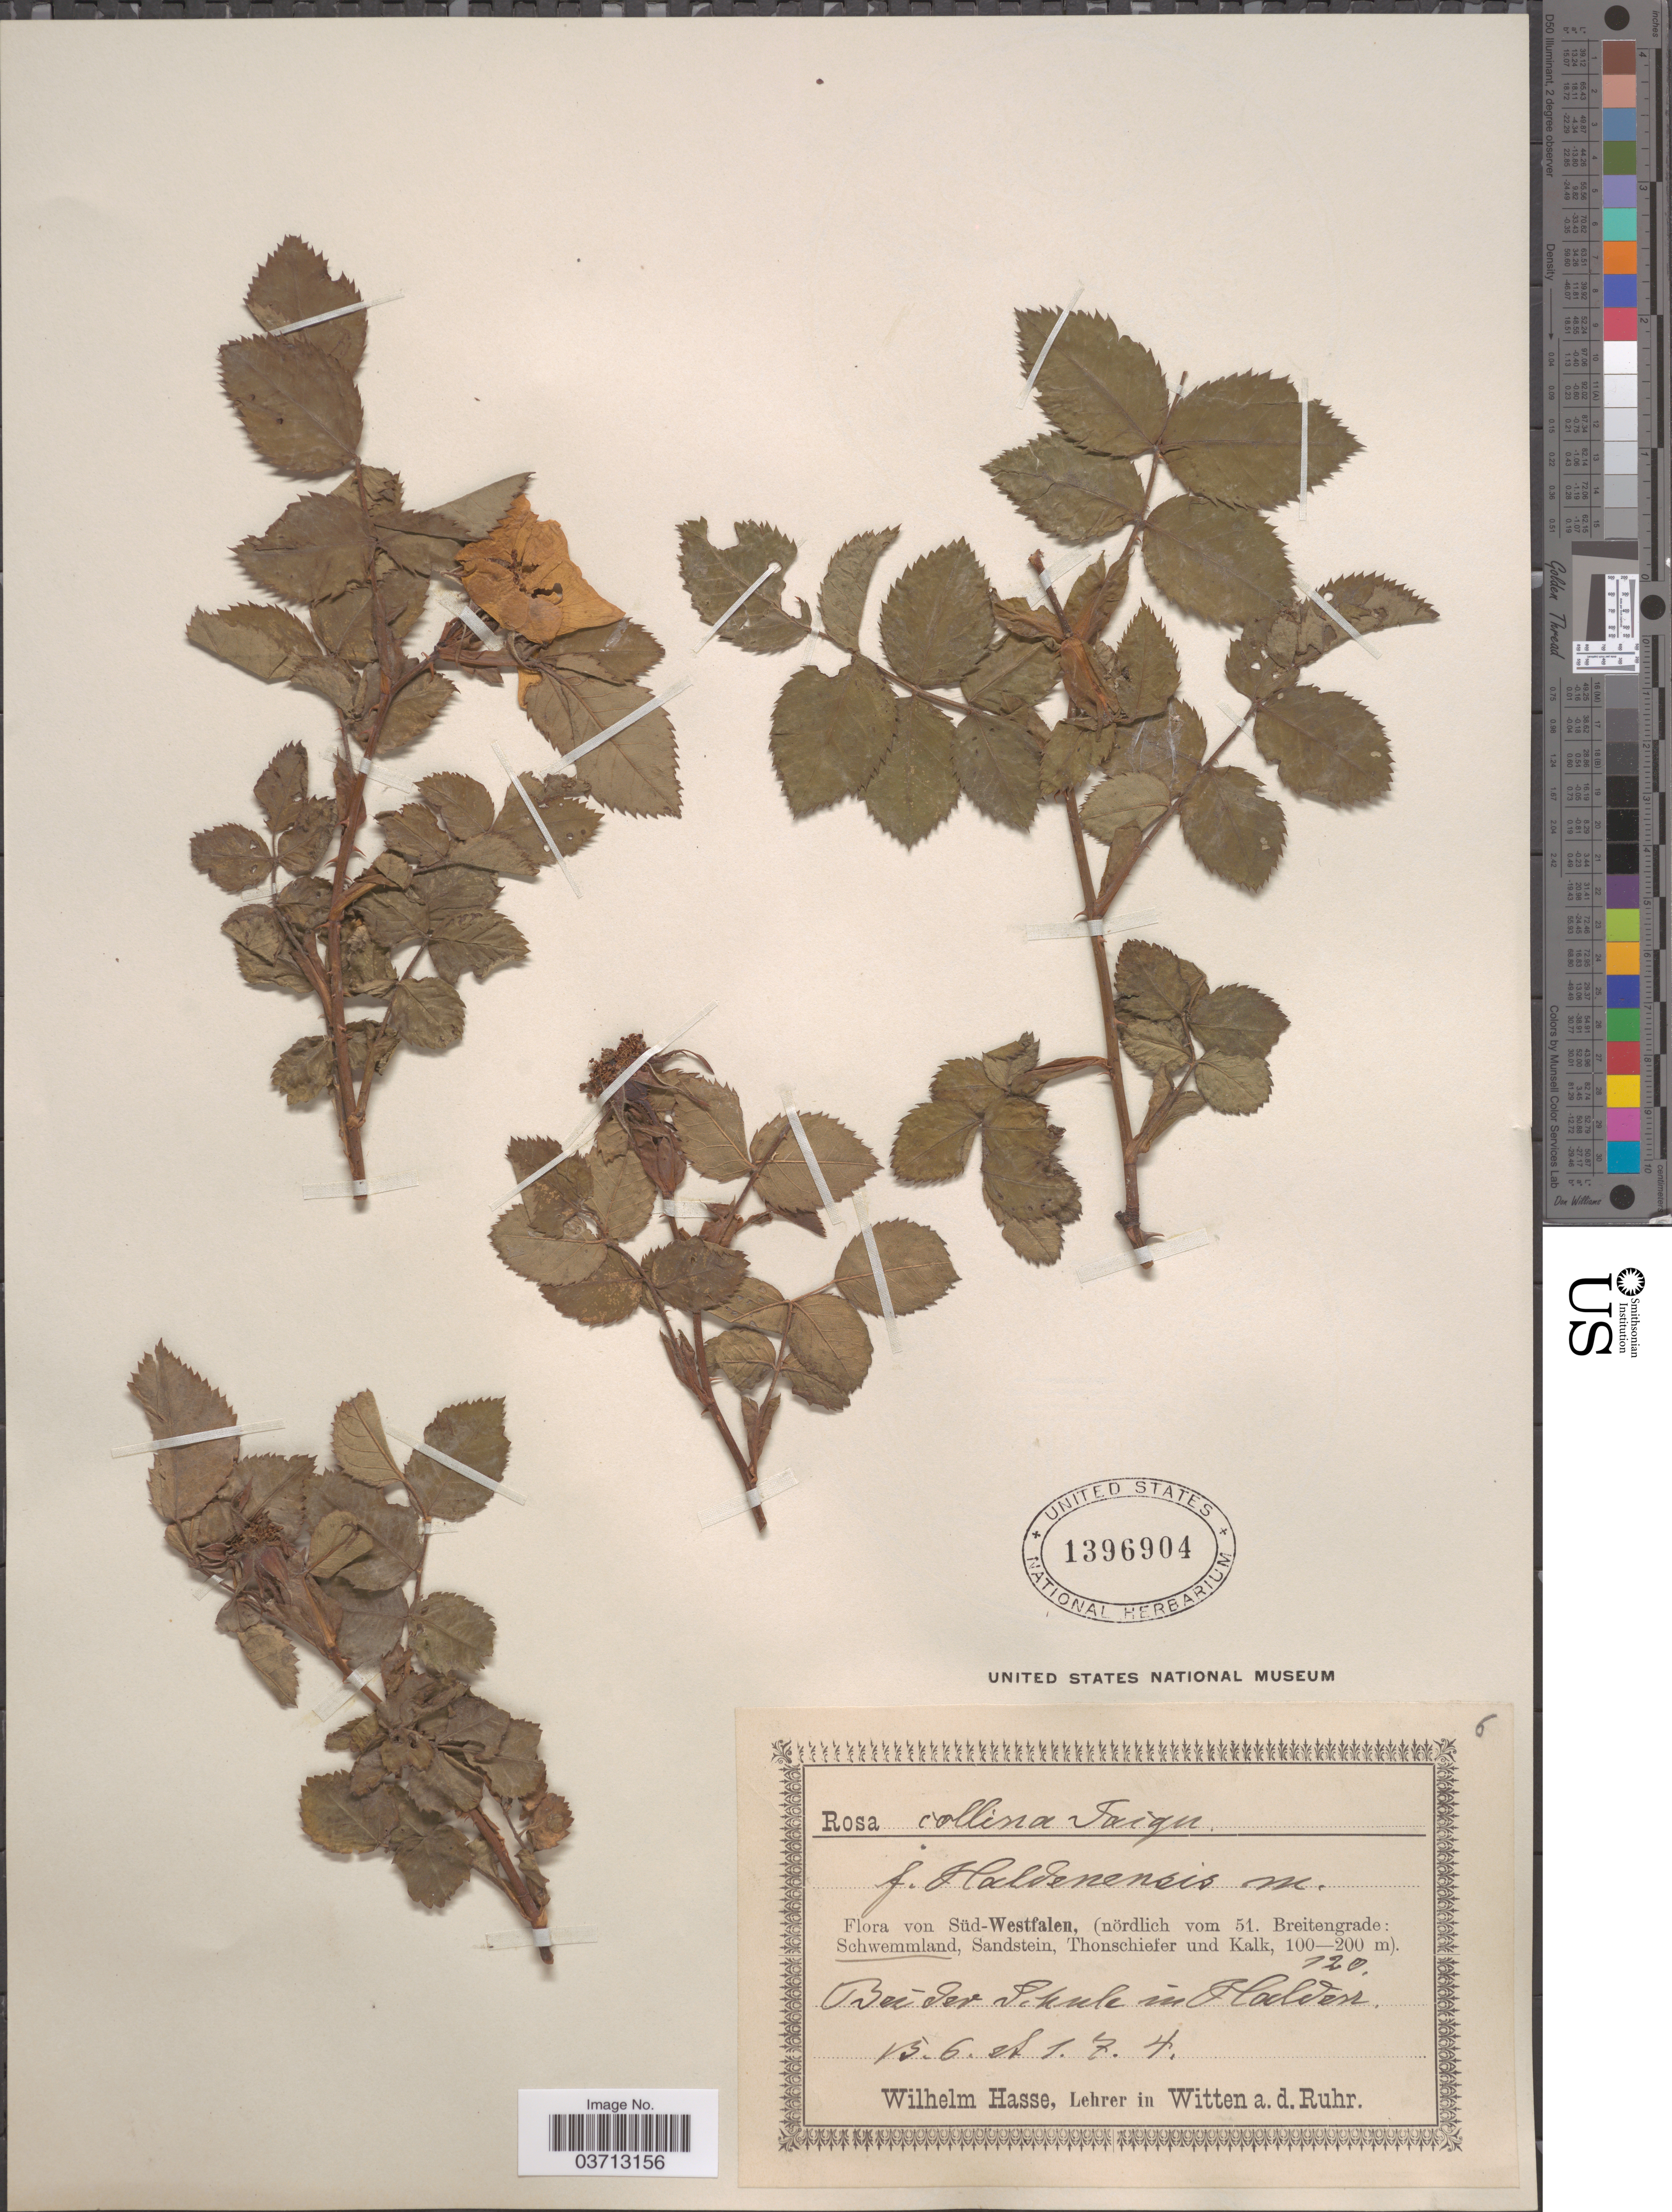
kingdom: Plantae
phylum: Tracheophyta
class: Magnoliopsida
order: Rosales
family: Rosaceae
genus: Rosa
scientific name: Rosa collina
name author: Jacq.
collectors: W. Hasse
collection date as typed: Transcribed d/m/y: 15/6/4 to 1/7/4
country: Germany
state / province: Nordrhein-Westfalen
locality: Süd-Westfalen, (nördlich vom 51. Breitengrade: Schwemmland, Sandstein, Thonschiefer und Kalk). Beider Sikule in Halders. [interpreted]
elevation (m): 120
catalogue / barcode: US 1396904